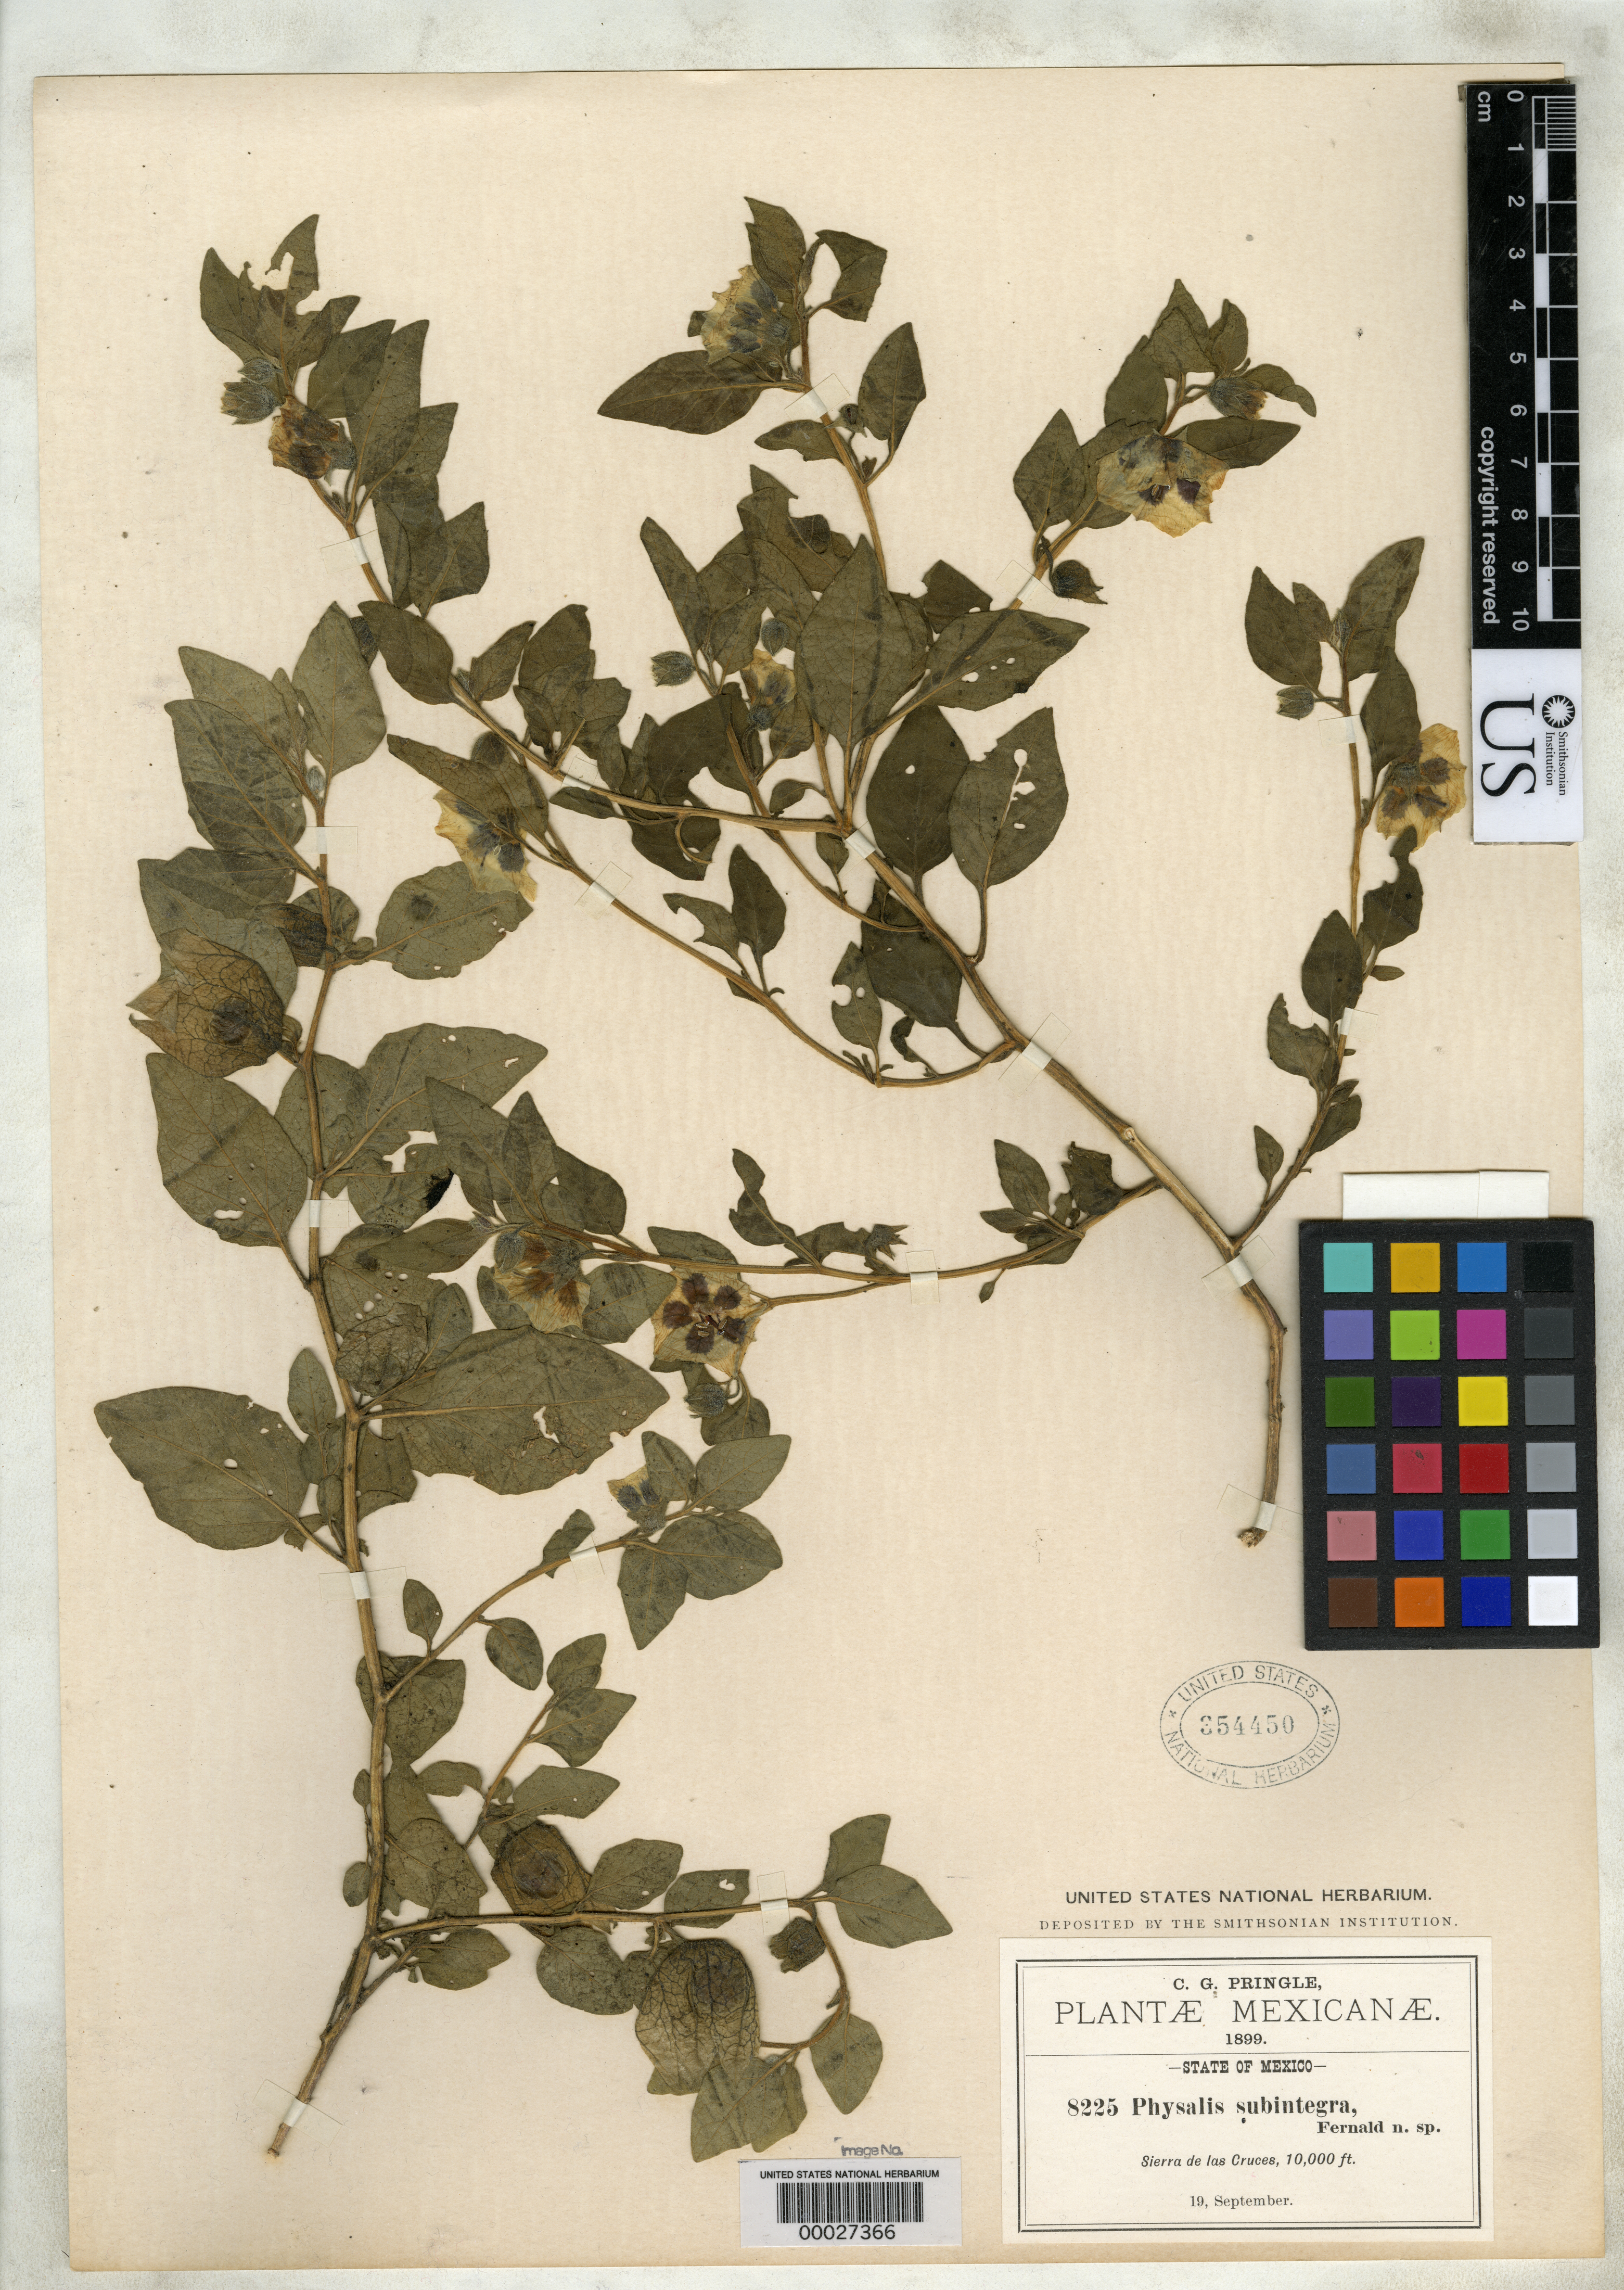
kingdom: Plantae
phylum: Tracheophyta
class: Magnoliopsida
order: Solanales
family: Solanaceae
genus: Physalis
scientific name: Physalis subintegra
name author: Fernald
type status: Isosyntype; Isolectotype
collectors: C. G. Pringle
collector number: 8225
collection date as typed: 19 Sep 1899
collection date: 1899-09-19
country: Mexico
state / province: México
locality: Sierra de las Cruces.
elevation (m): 3080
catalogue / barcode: US 354450